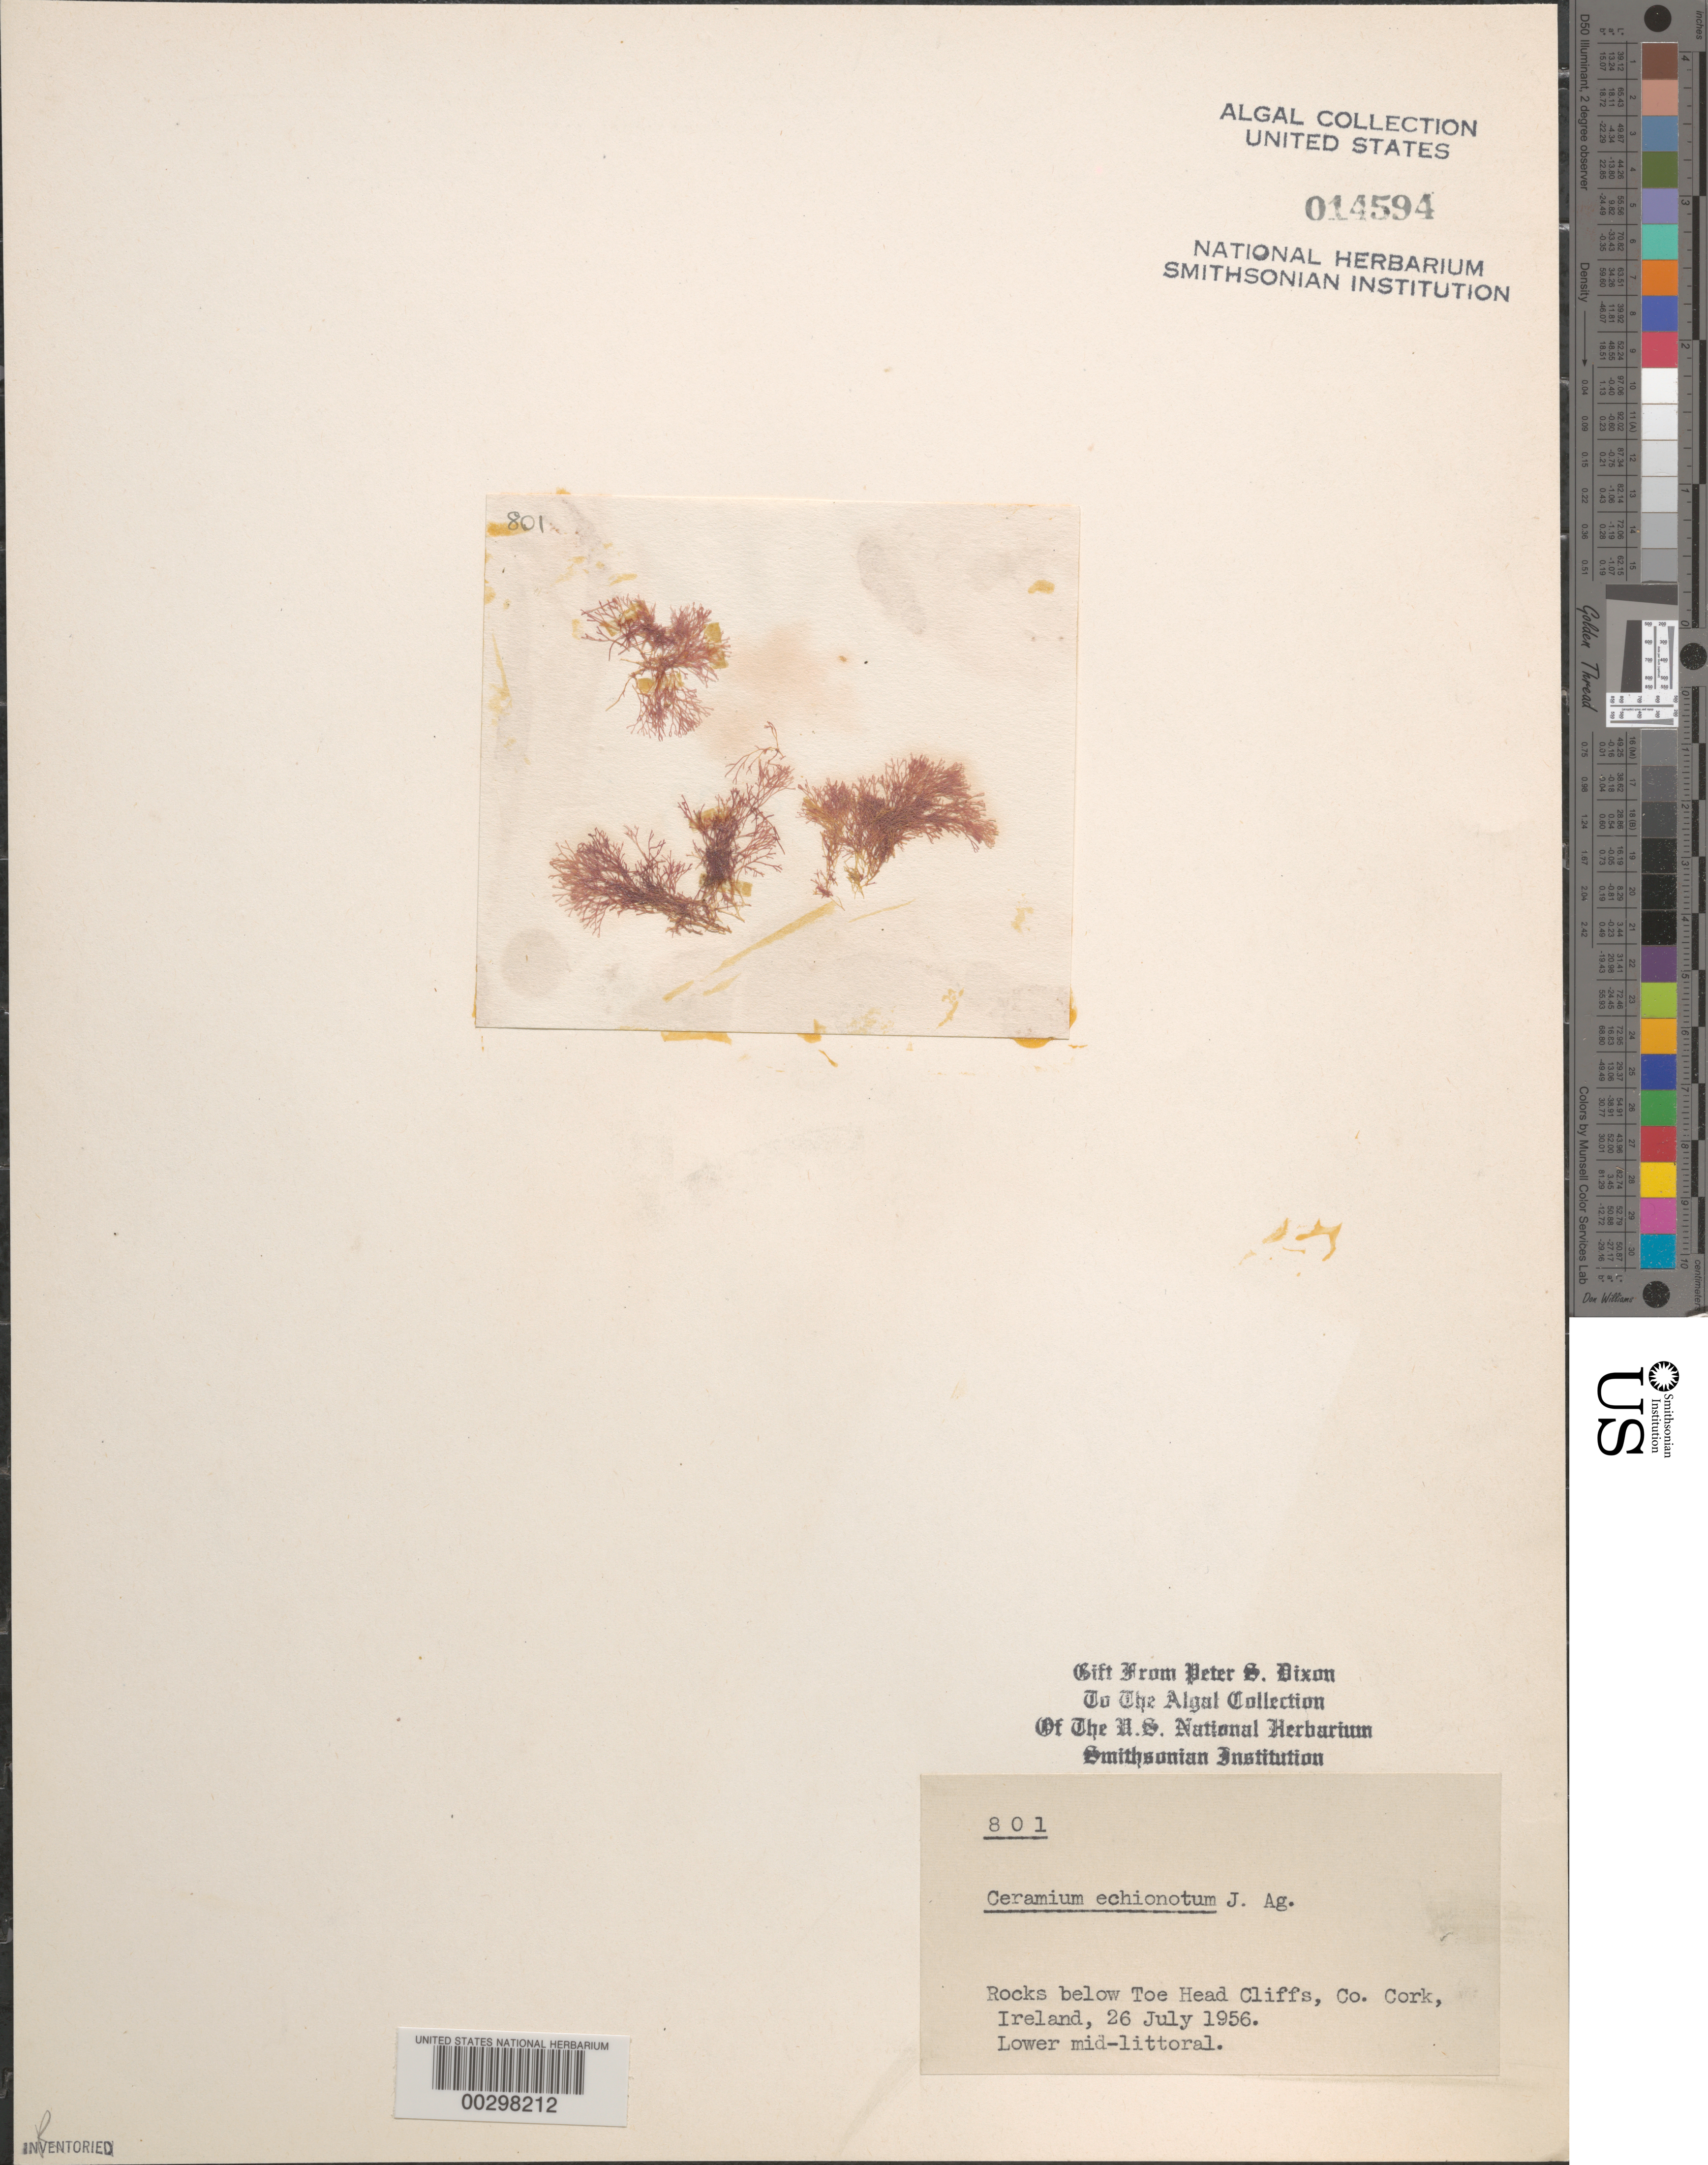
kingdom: Plantae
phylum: Rhodophyta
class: Florideophyceae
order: Ceramiales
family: Ceramiaceae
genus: Ceramium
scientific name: Ceramium echionotum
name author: J. Agardh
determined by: Dixon, P. S.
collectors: P. S. Dixon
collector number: PSD 801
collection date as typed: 26 Jul 1956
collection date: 1956-07-26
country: Ireland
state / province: Munster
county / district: Cork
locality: Below Toe Head Cliffs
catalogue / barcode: US 14594